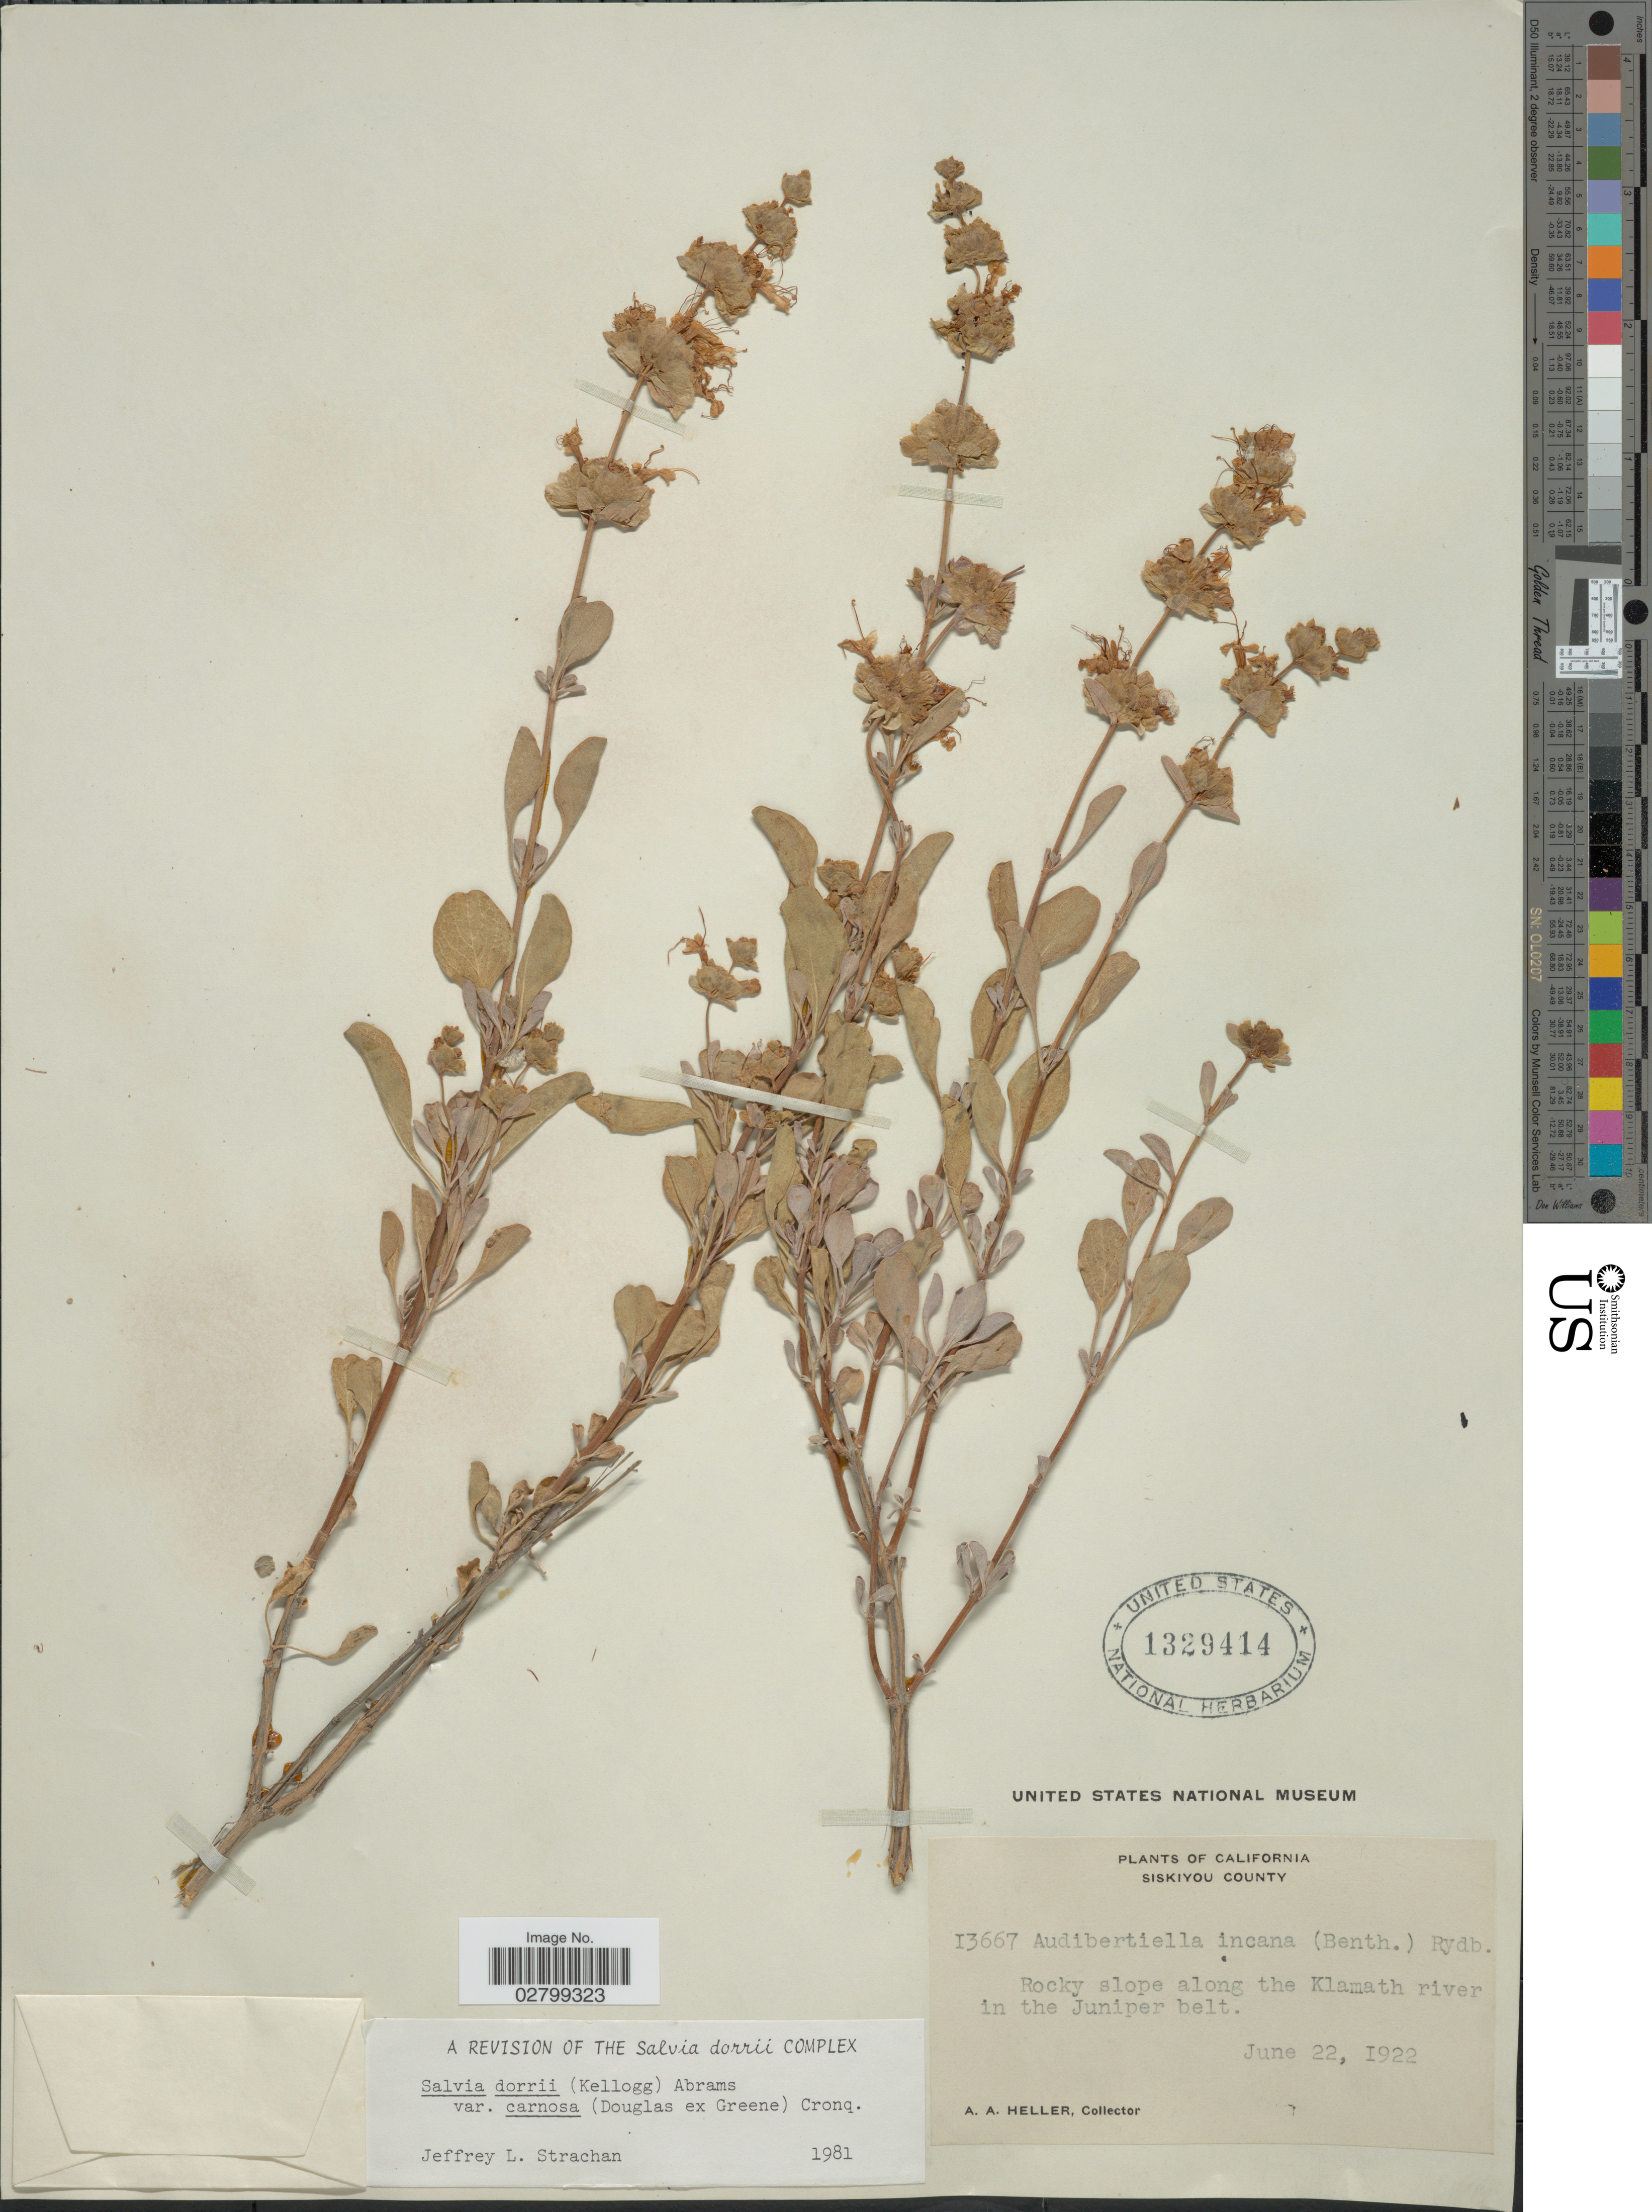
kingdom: Plantae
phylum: Tracheophyta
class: Magnoliopsida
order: Lamiales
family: Lamiaceae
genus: Salvia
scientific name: Salvia dorrii var. carnosa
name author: (Dougl.) Abrams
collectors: A. A. Heller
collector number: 13667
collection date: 1922-06-22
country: United States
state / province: California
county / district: Siskiyou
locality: Siskiyou County. Rocky slope along the Klamath river in the Juniper belt.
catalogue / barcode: US 1329414